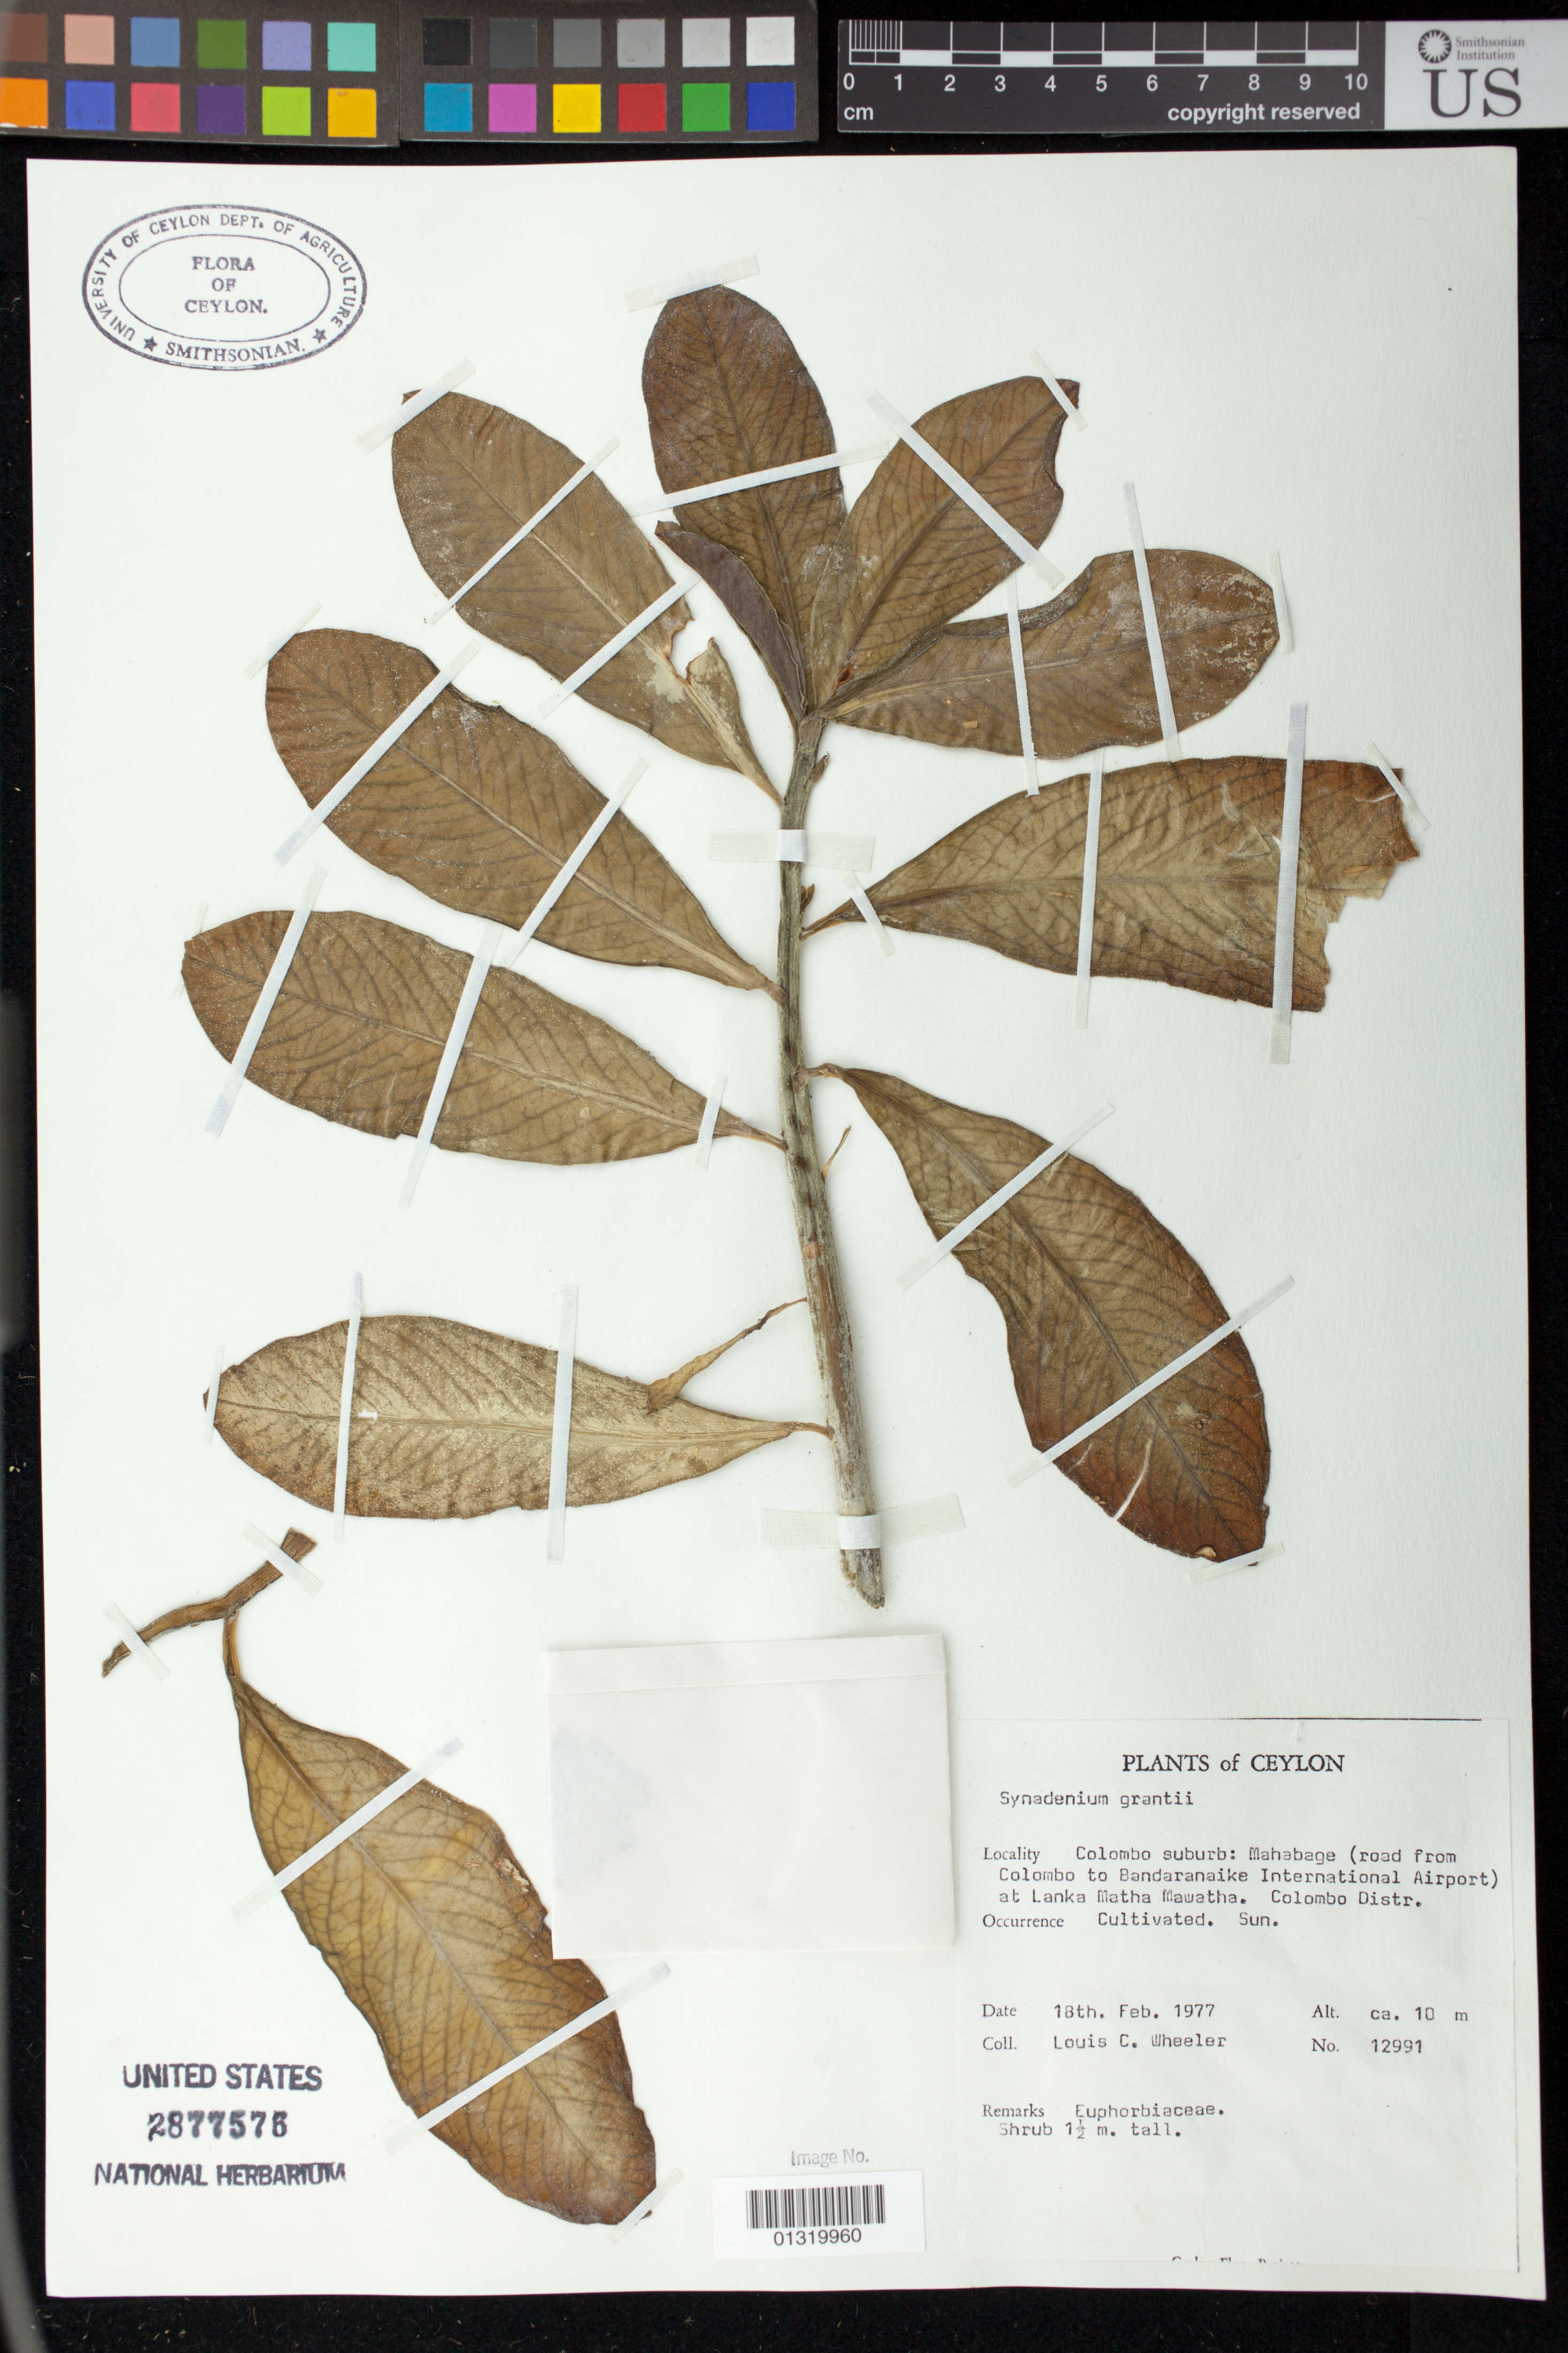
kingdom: Plantae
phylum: Tracheophyta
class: Magnoliopsida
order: Malpighiales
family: Euphorbiaceae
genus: Synadenium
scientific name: Synadenium grantii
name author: Hook. f.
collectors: L. C. Wheeler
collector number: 12991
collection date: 1977-02-18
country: Sri Lanka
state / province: Western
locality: Colombo suburb; Mahabage; (road from Colombo to Bandaranaike International Airport) at Lanka Matha Mawatha. Colombo Distr.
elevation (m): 10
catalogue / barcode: US 2877576